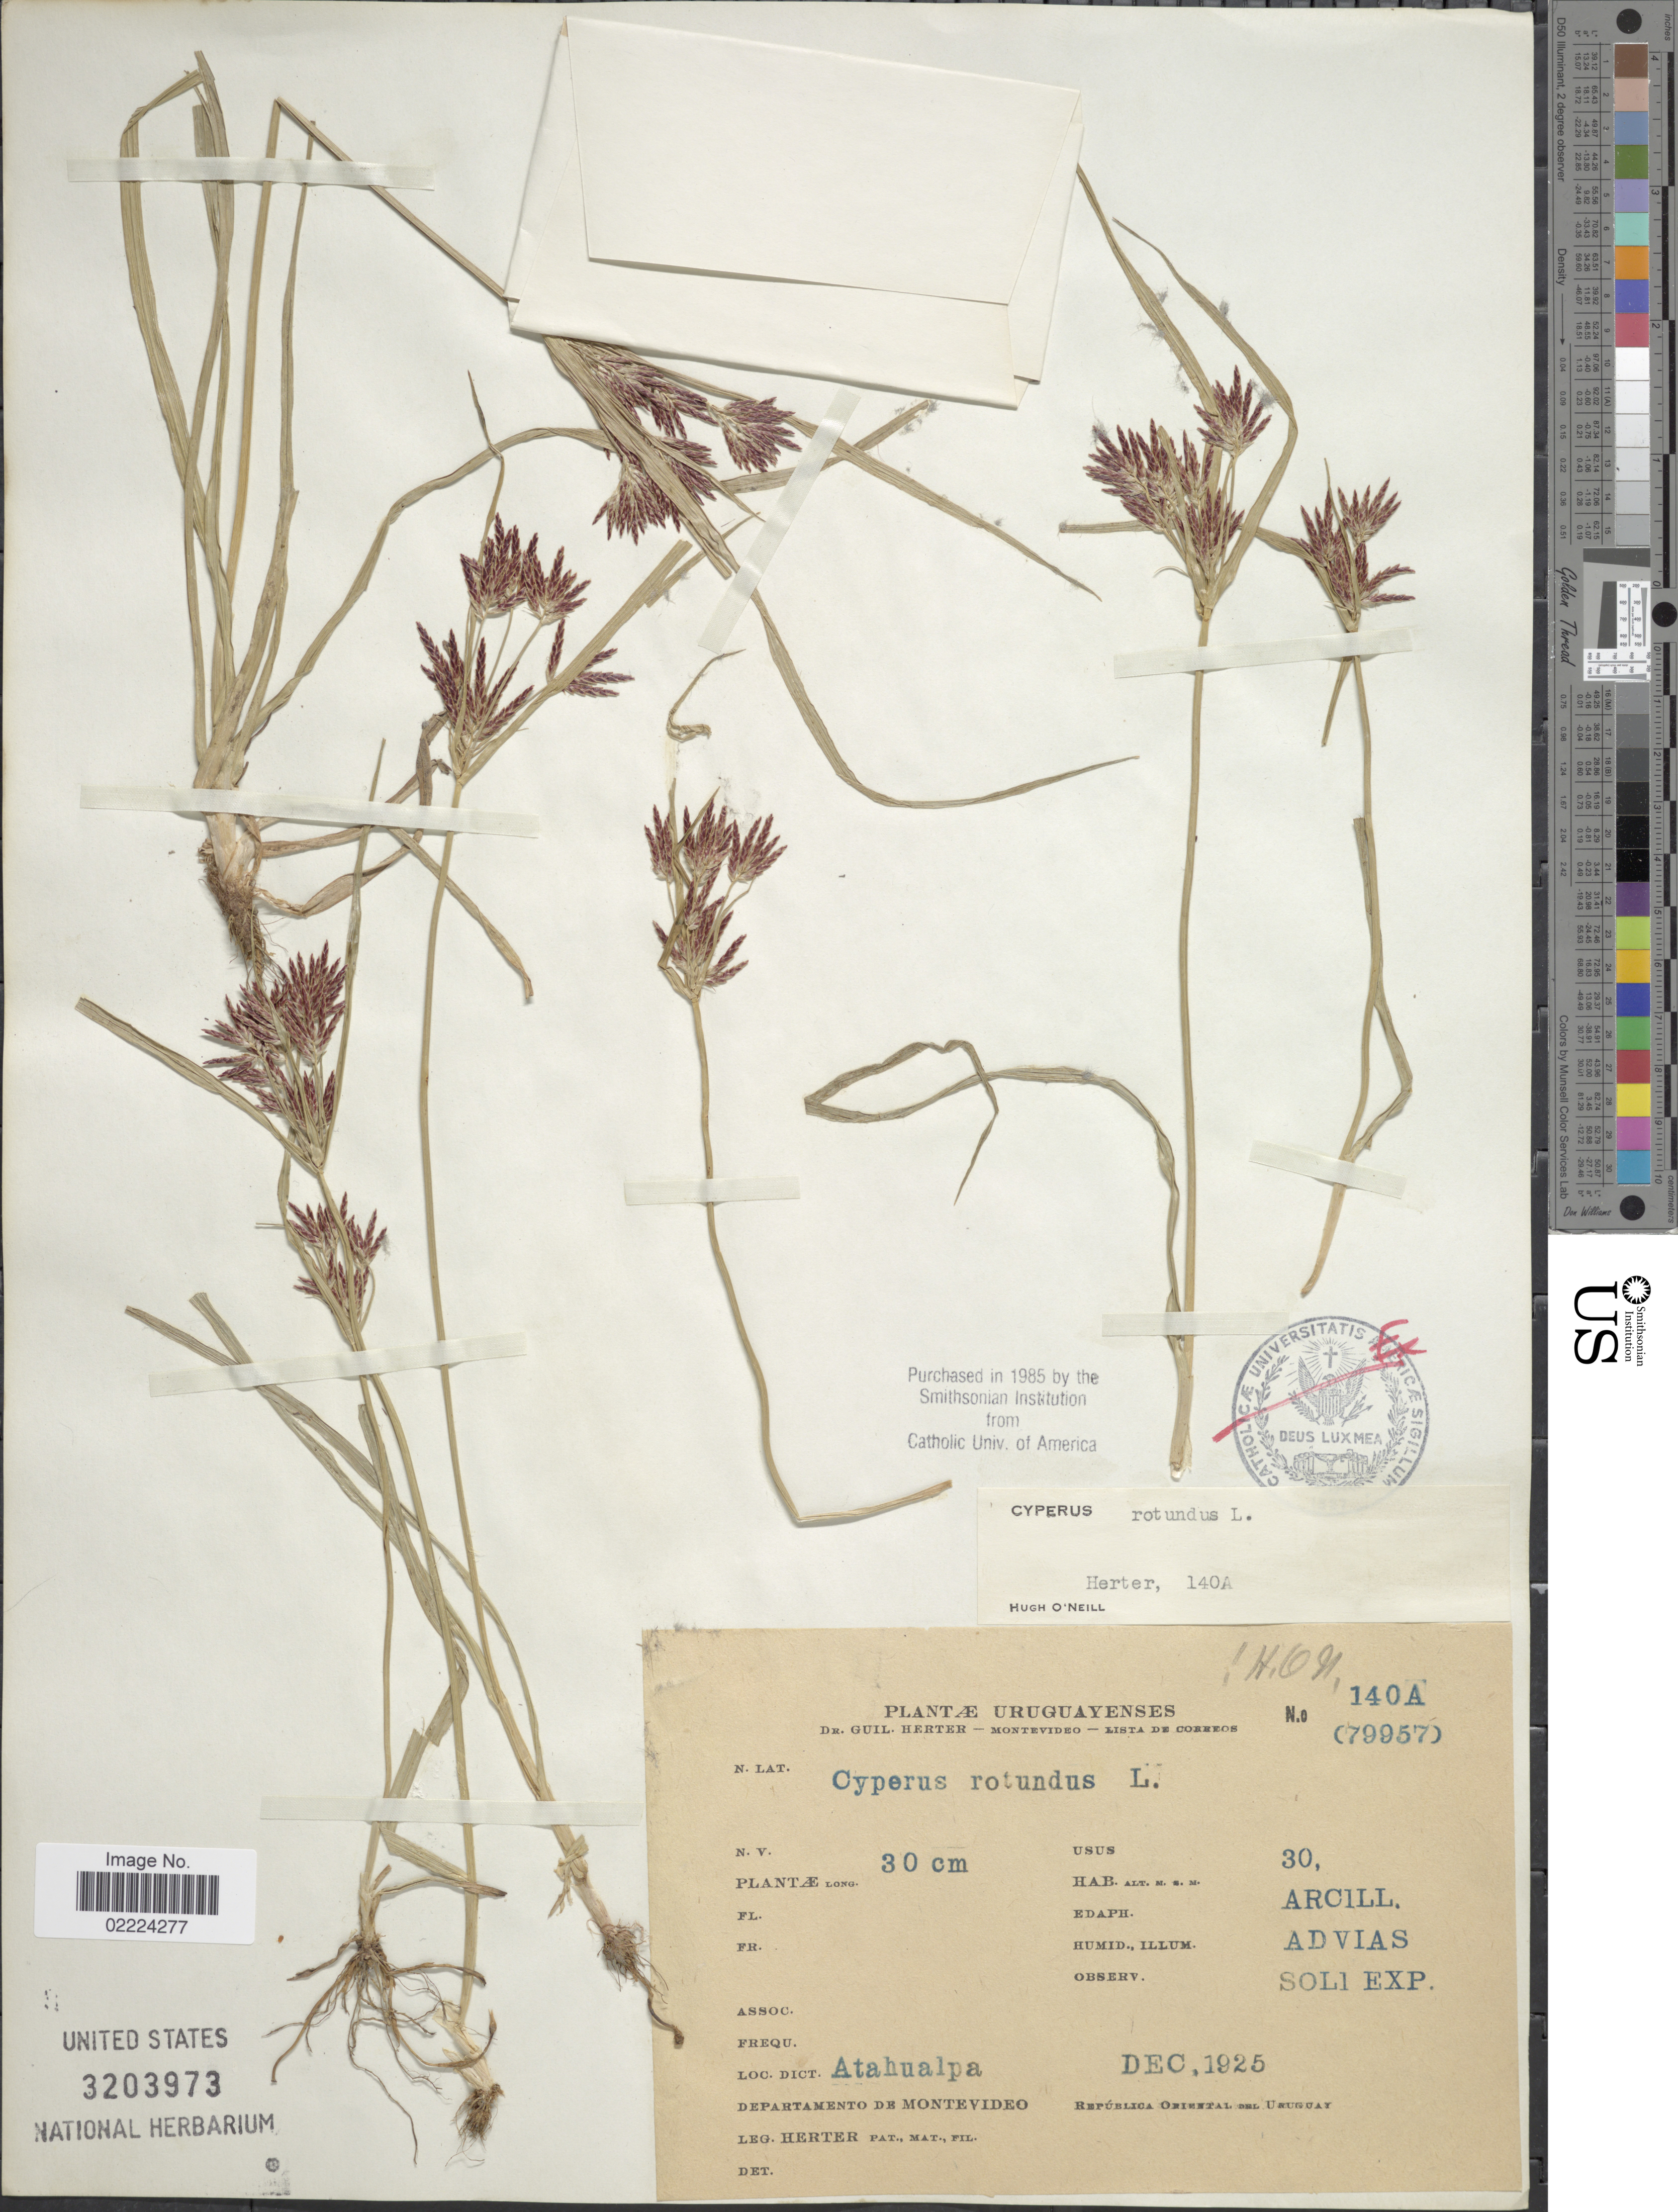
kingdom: Plantae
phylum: Tracheophyta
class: Liliopsida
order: Poales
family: Cyperaceae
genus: Cyperus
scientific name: Cyperus rotundus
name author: L.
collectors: Herter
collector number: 140A/79957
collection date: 1925-12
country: Uruguay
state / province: Montevideo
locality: Atahualpa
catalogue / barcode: US 3203973